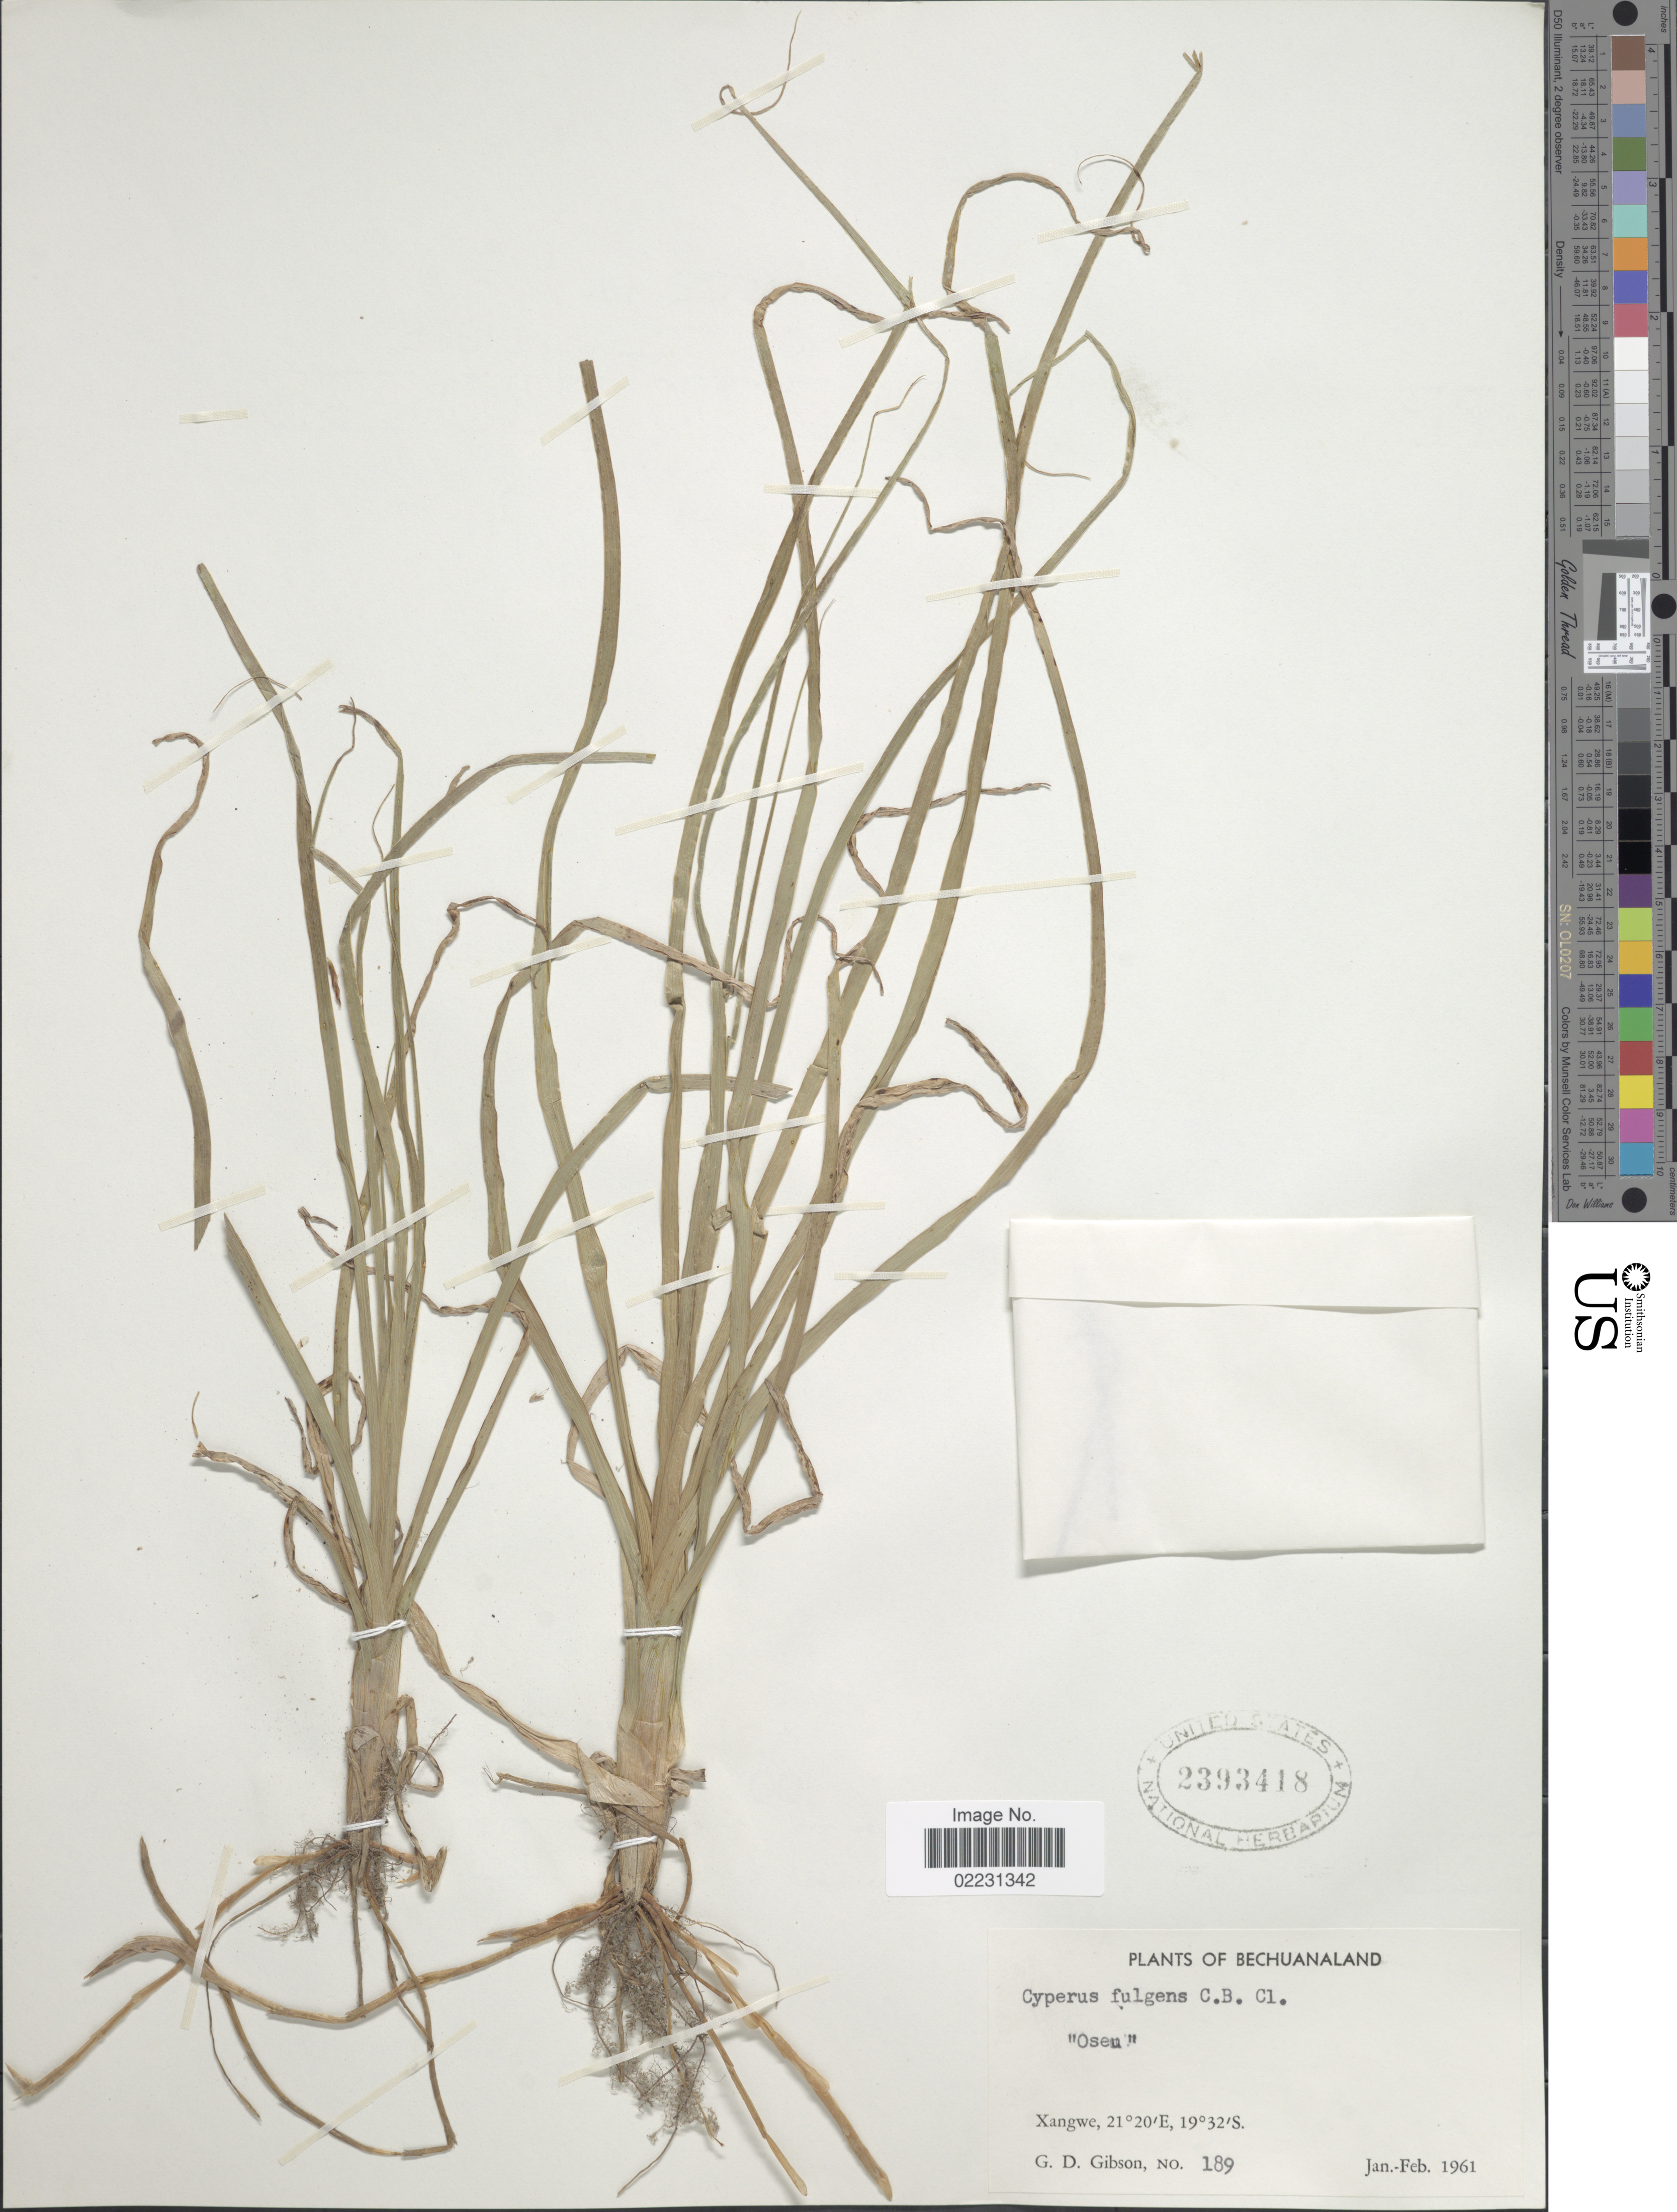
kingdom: Plantae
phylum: Tracheophyta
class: Liliopsida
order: Poales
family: Cyperaceae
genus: Cyperus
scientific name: Cyperus fulgens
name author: C.B. Clarke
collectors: G. D. Gibson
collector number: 189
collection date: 1961-01/1961-02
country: Botswana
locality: Bechuanaland. Oseu. Xangwe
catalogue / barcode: US 2393418